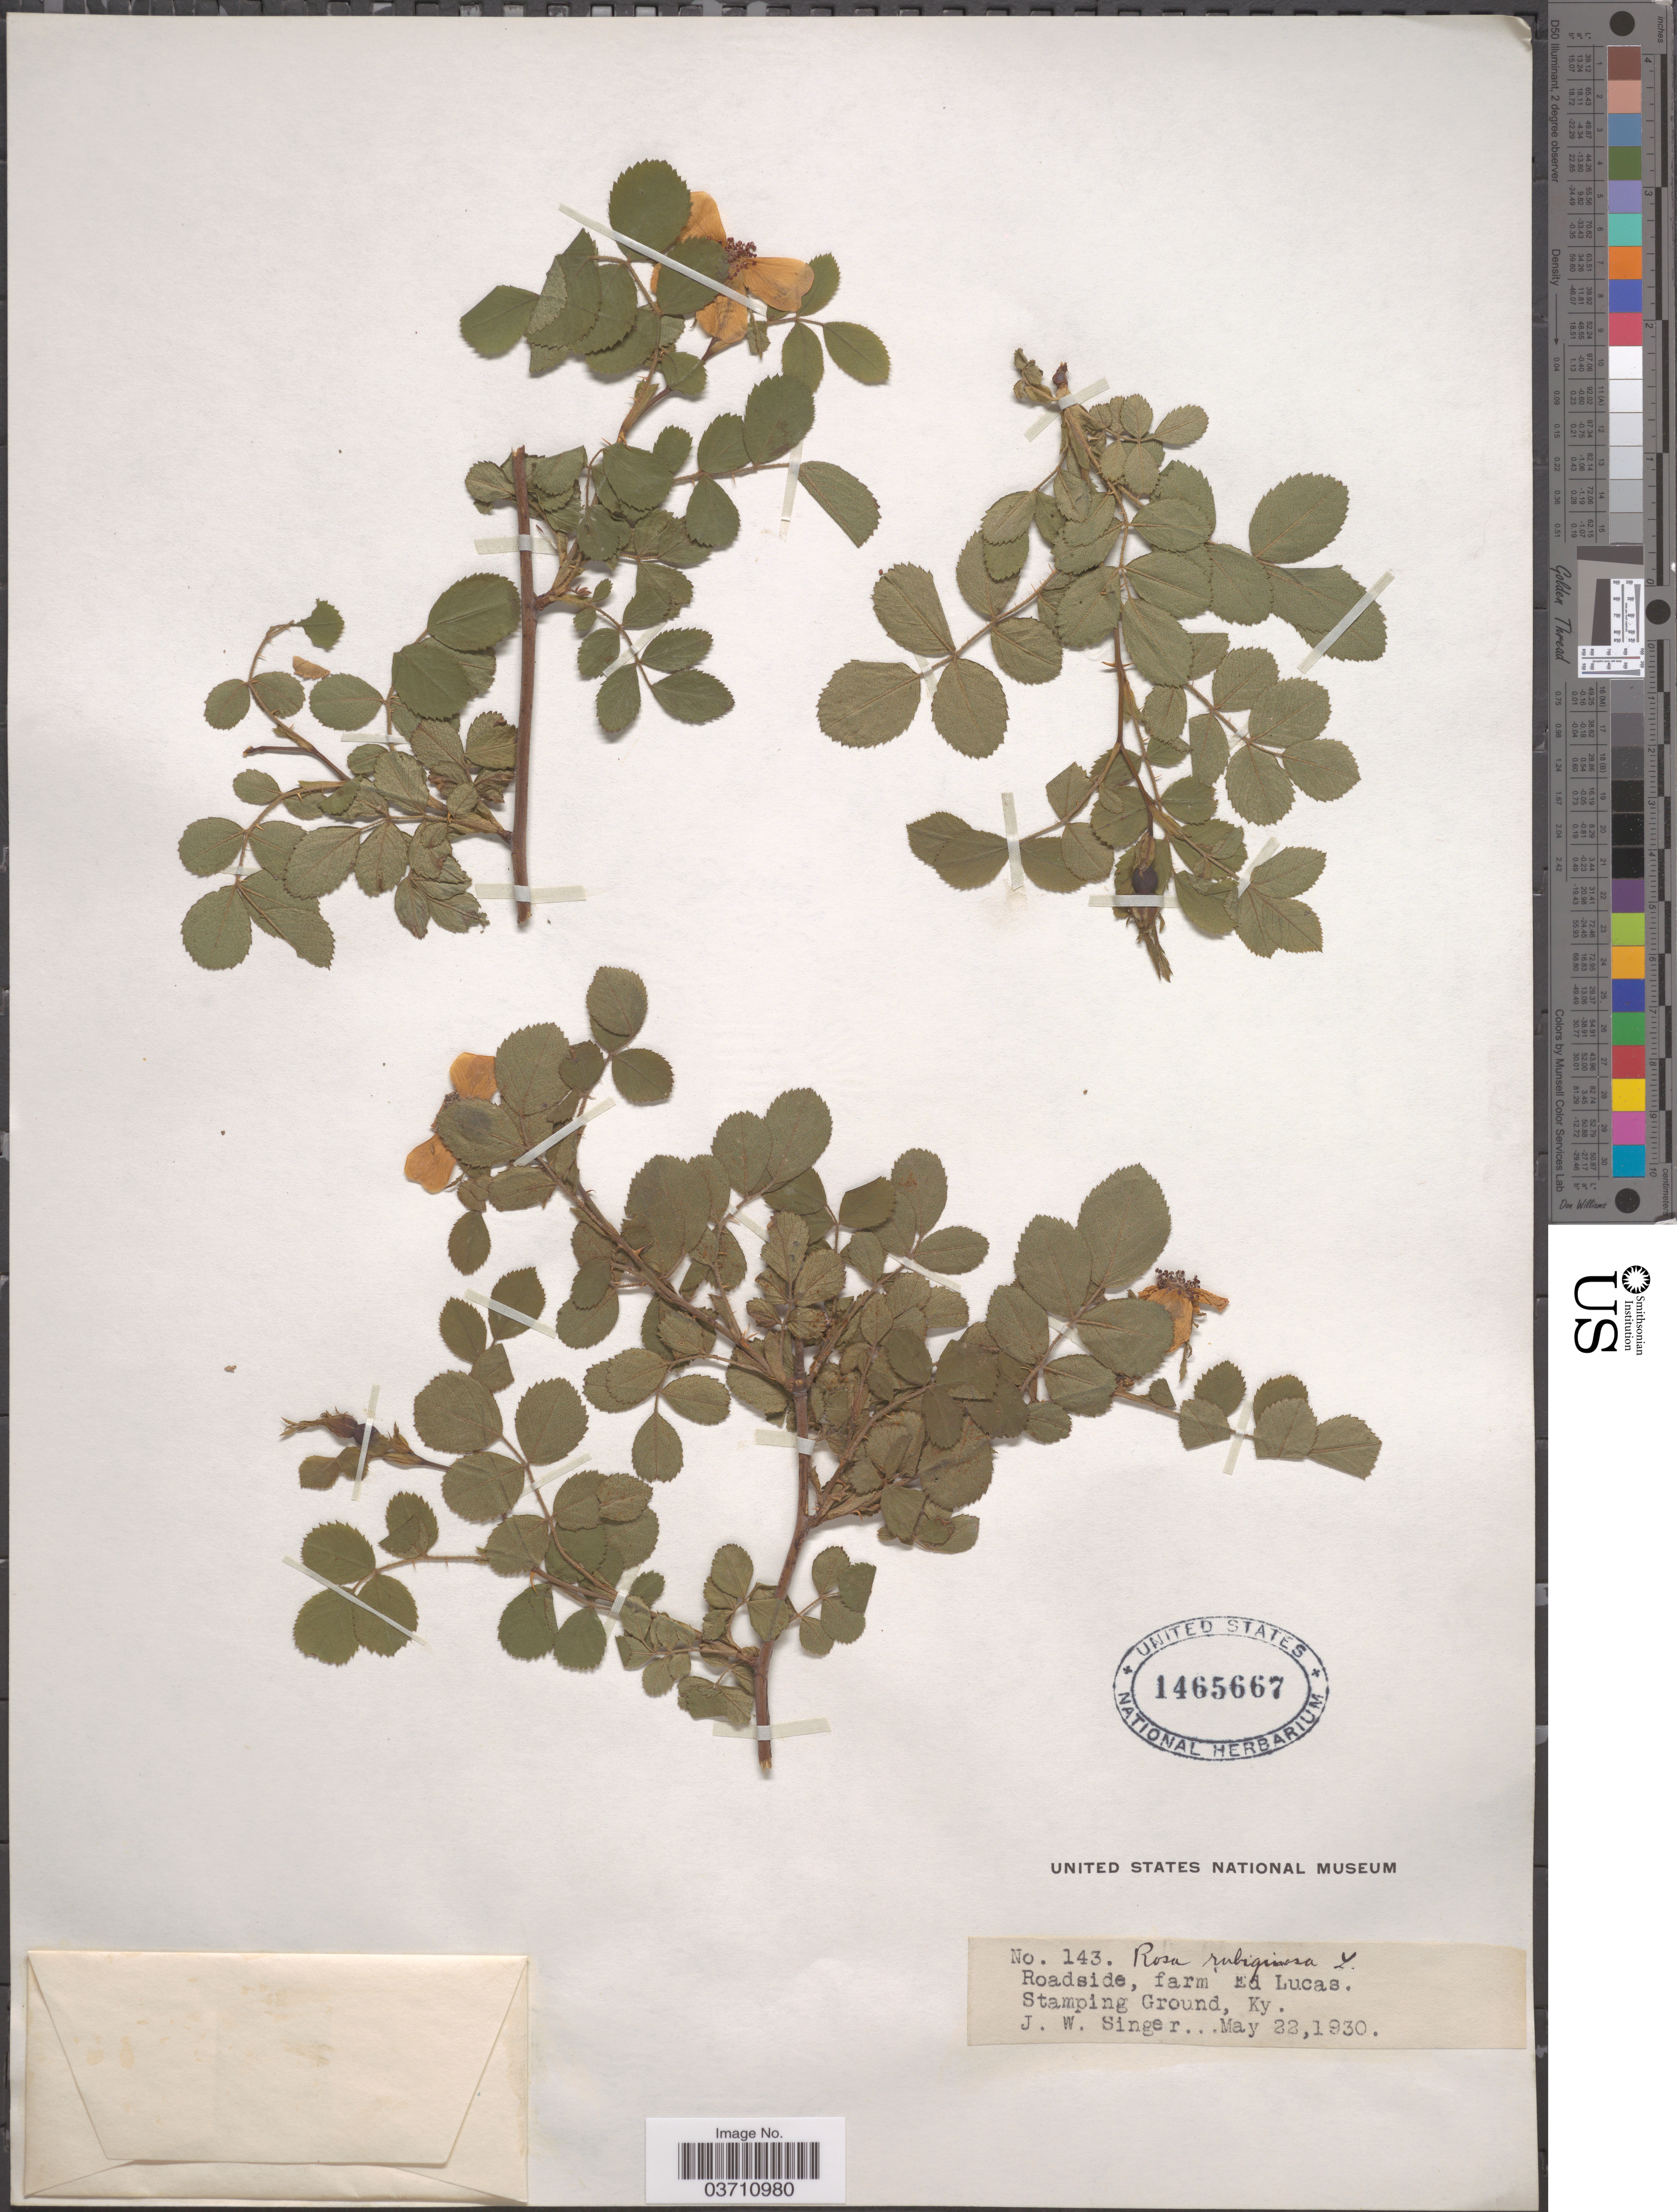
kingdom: Plantae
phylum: Tracheophyta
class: Magnoliopsida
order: Rosales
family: Rosaceae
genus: Rosa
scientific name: Rosa eglanteria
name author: L.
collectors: J. EW. Singer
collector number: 143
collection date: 1930-05-22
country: United States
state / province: Kentucky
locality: Roadside, farm Ed Lucas. Stamping Ground.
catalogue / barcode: US 1465667